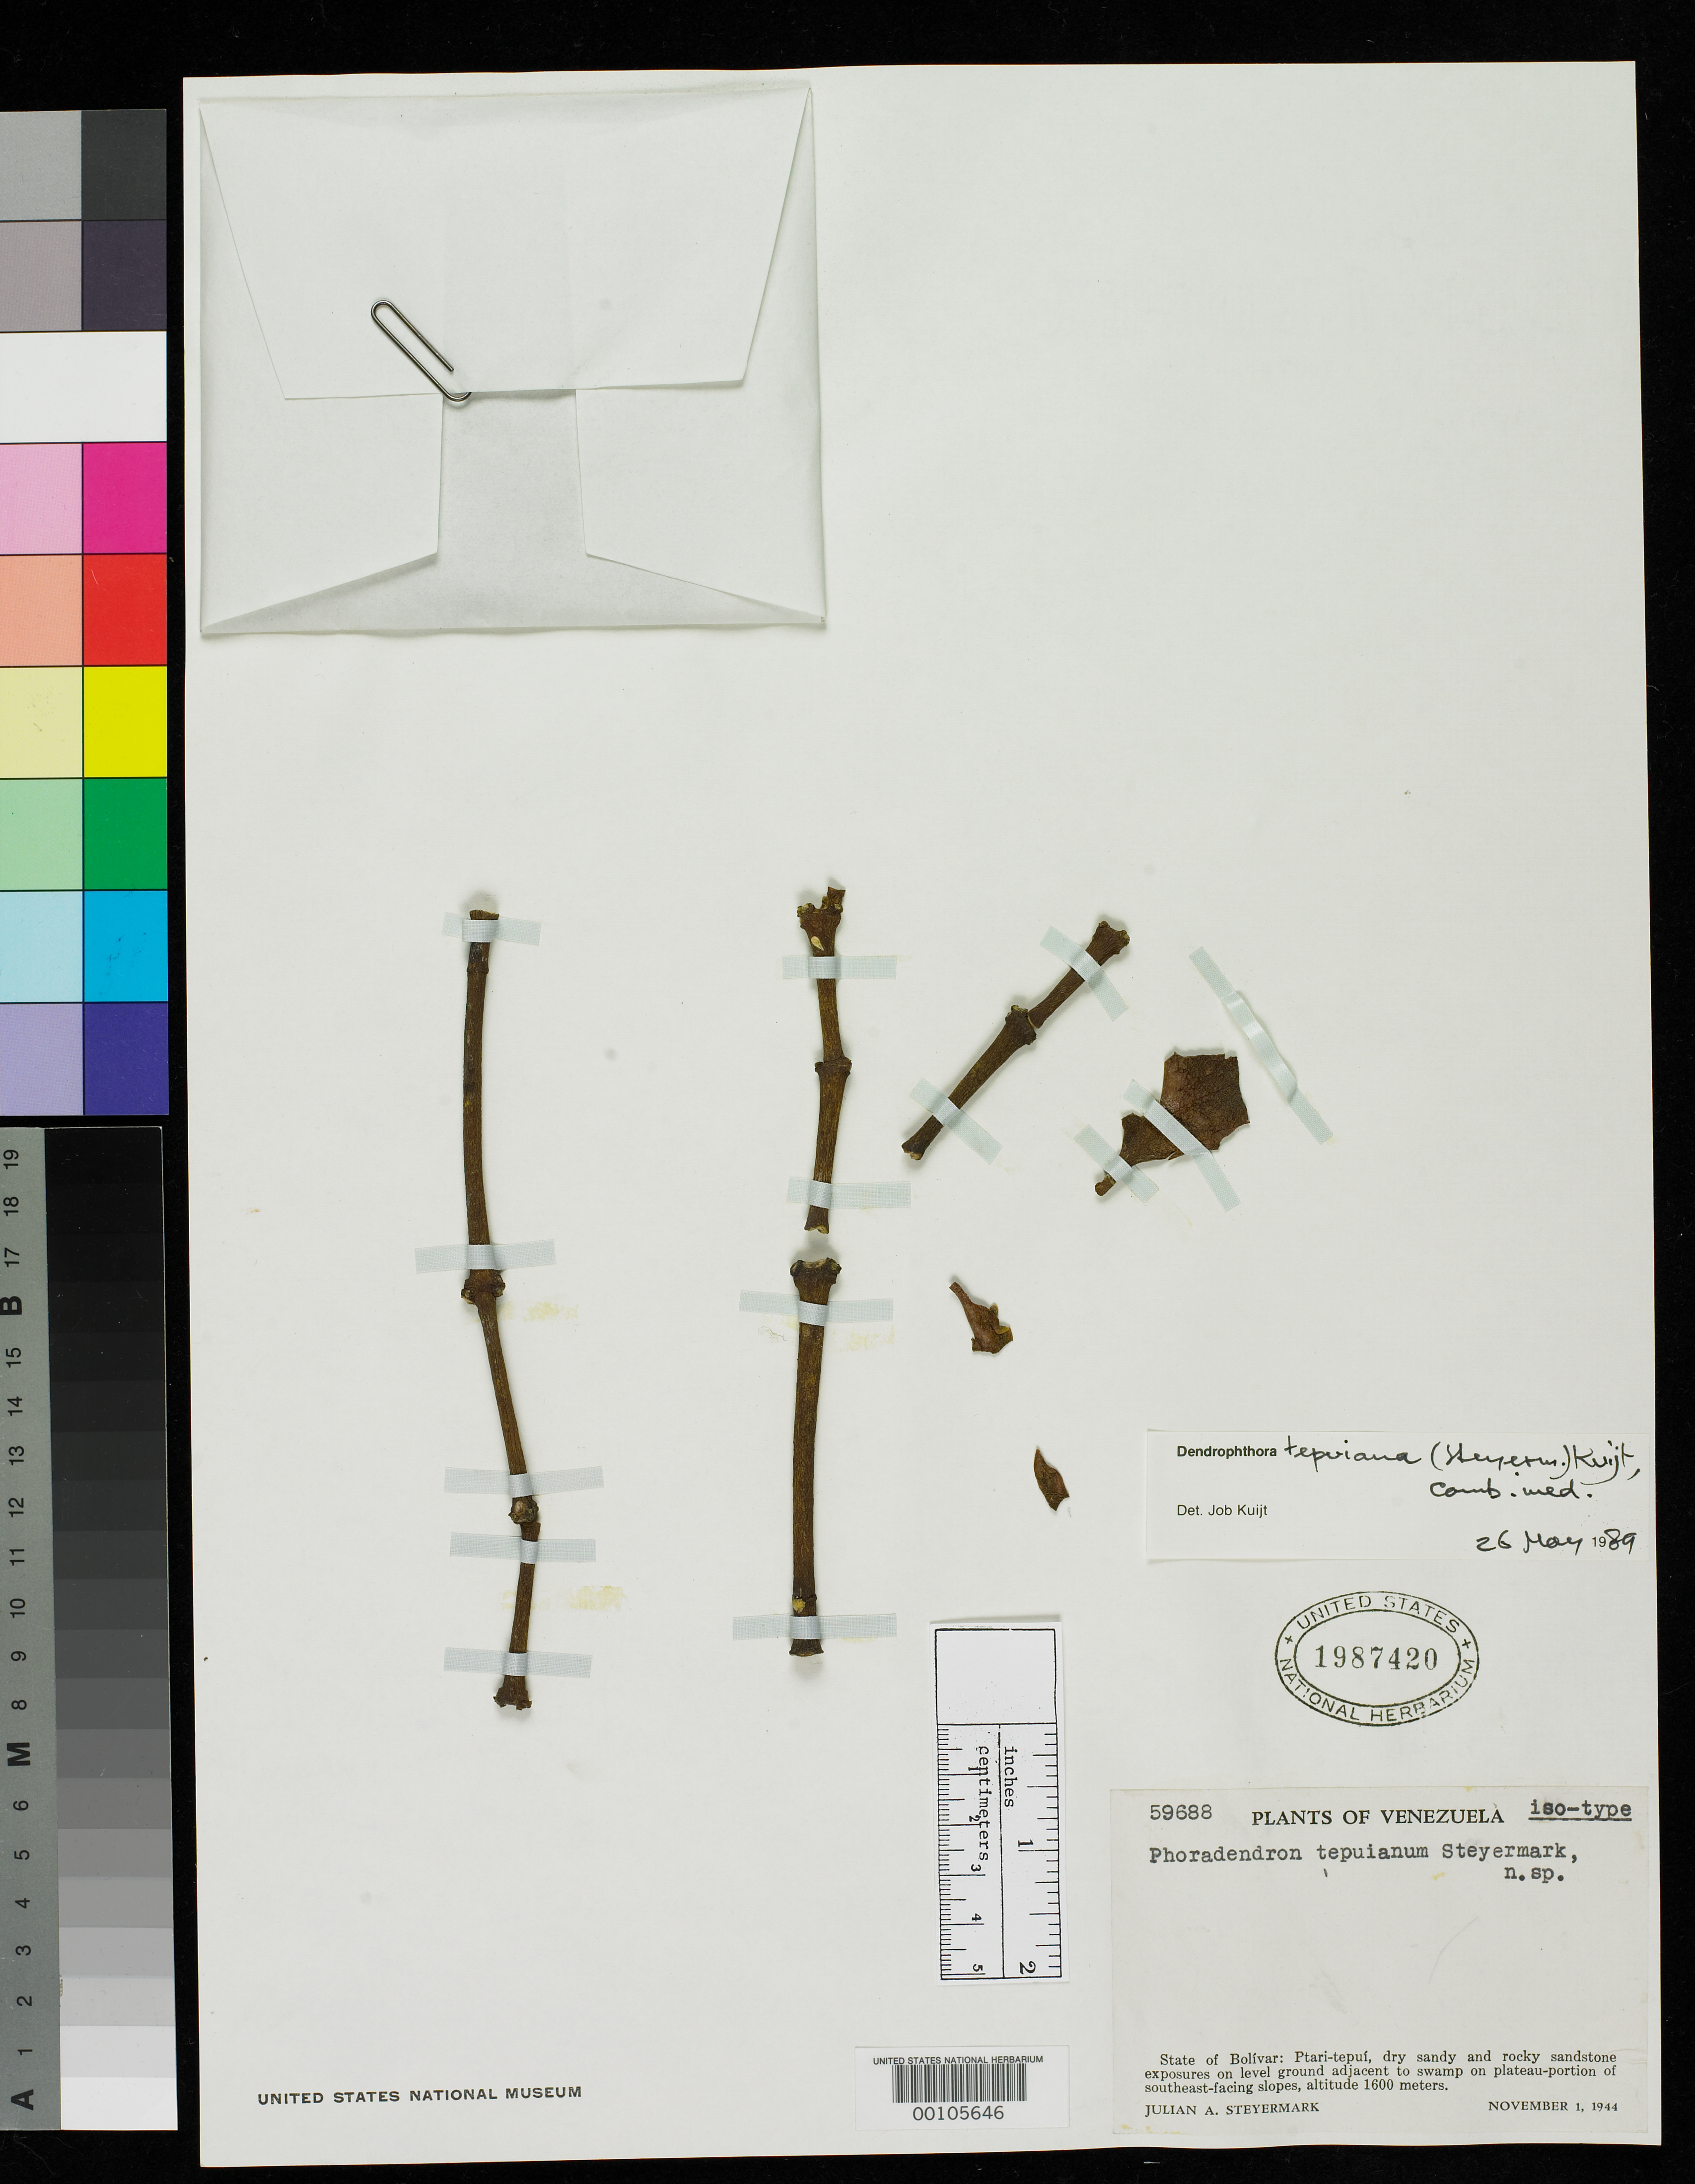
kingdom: Plantae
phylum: Tracheophyta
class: Magnoliopsida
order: Santalales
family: Viscaceae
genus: Phoradendron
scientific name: Phoradendron tepuianum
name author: Steyerm.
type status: Isotype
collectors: J. Steyermark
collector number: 59688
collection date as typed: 01 Nov 1944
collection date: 1944-11-01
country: Venezuela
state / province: Bolivar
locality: Ptari-tepui.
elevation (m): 1600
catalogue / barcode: US 1987420